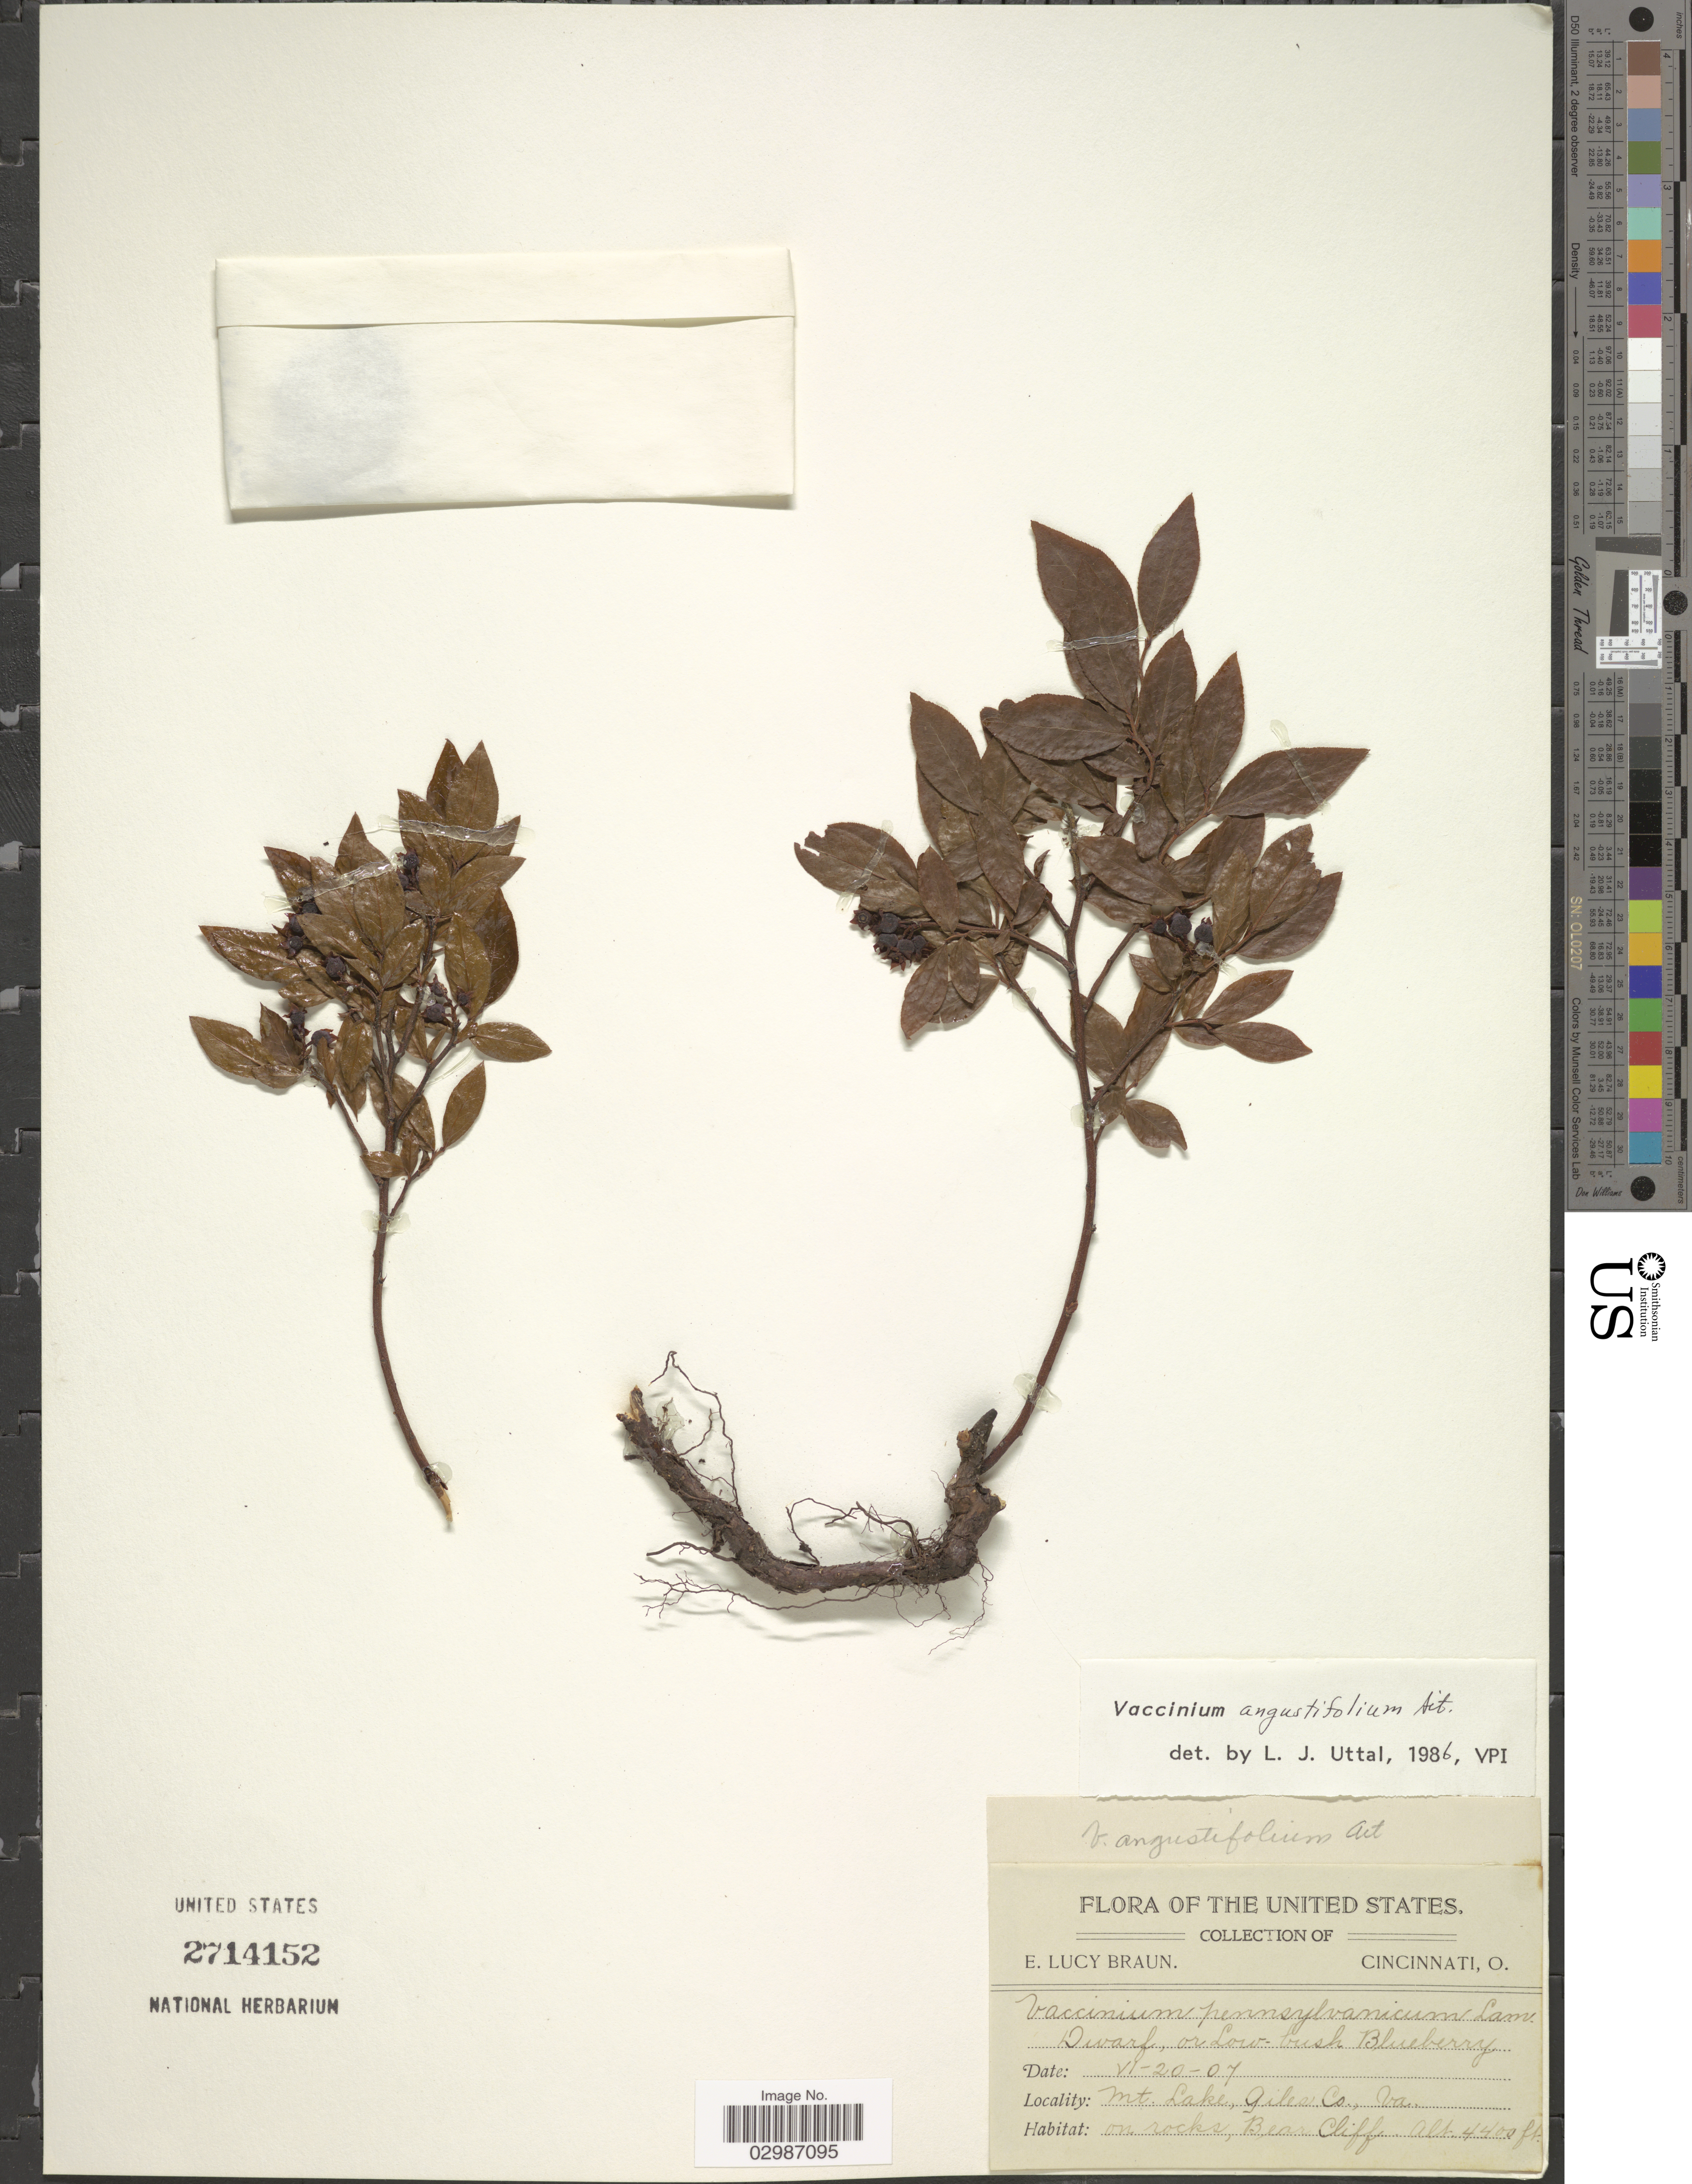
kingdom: Plantae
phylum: Tracheophyta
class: Magnoliopsida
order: Ericales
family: Ericaceae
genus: Vaccinium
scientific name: Vaccinium angustifolium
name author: Aiton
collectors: E. L. Braun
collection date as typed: Transcribed d/m/y: 20/6/7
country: United States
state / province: Virginia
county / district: Giles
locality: Mt. Lake, Giles Co., Va. On rocks, Bear Cliff.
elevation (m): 1341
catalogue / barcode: US 2714152